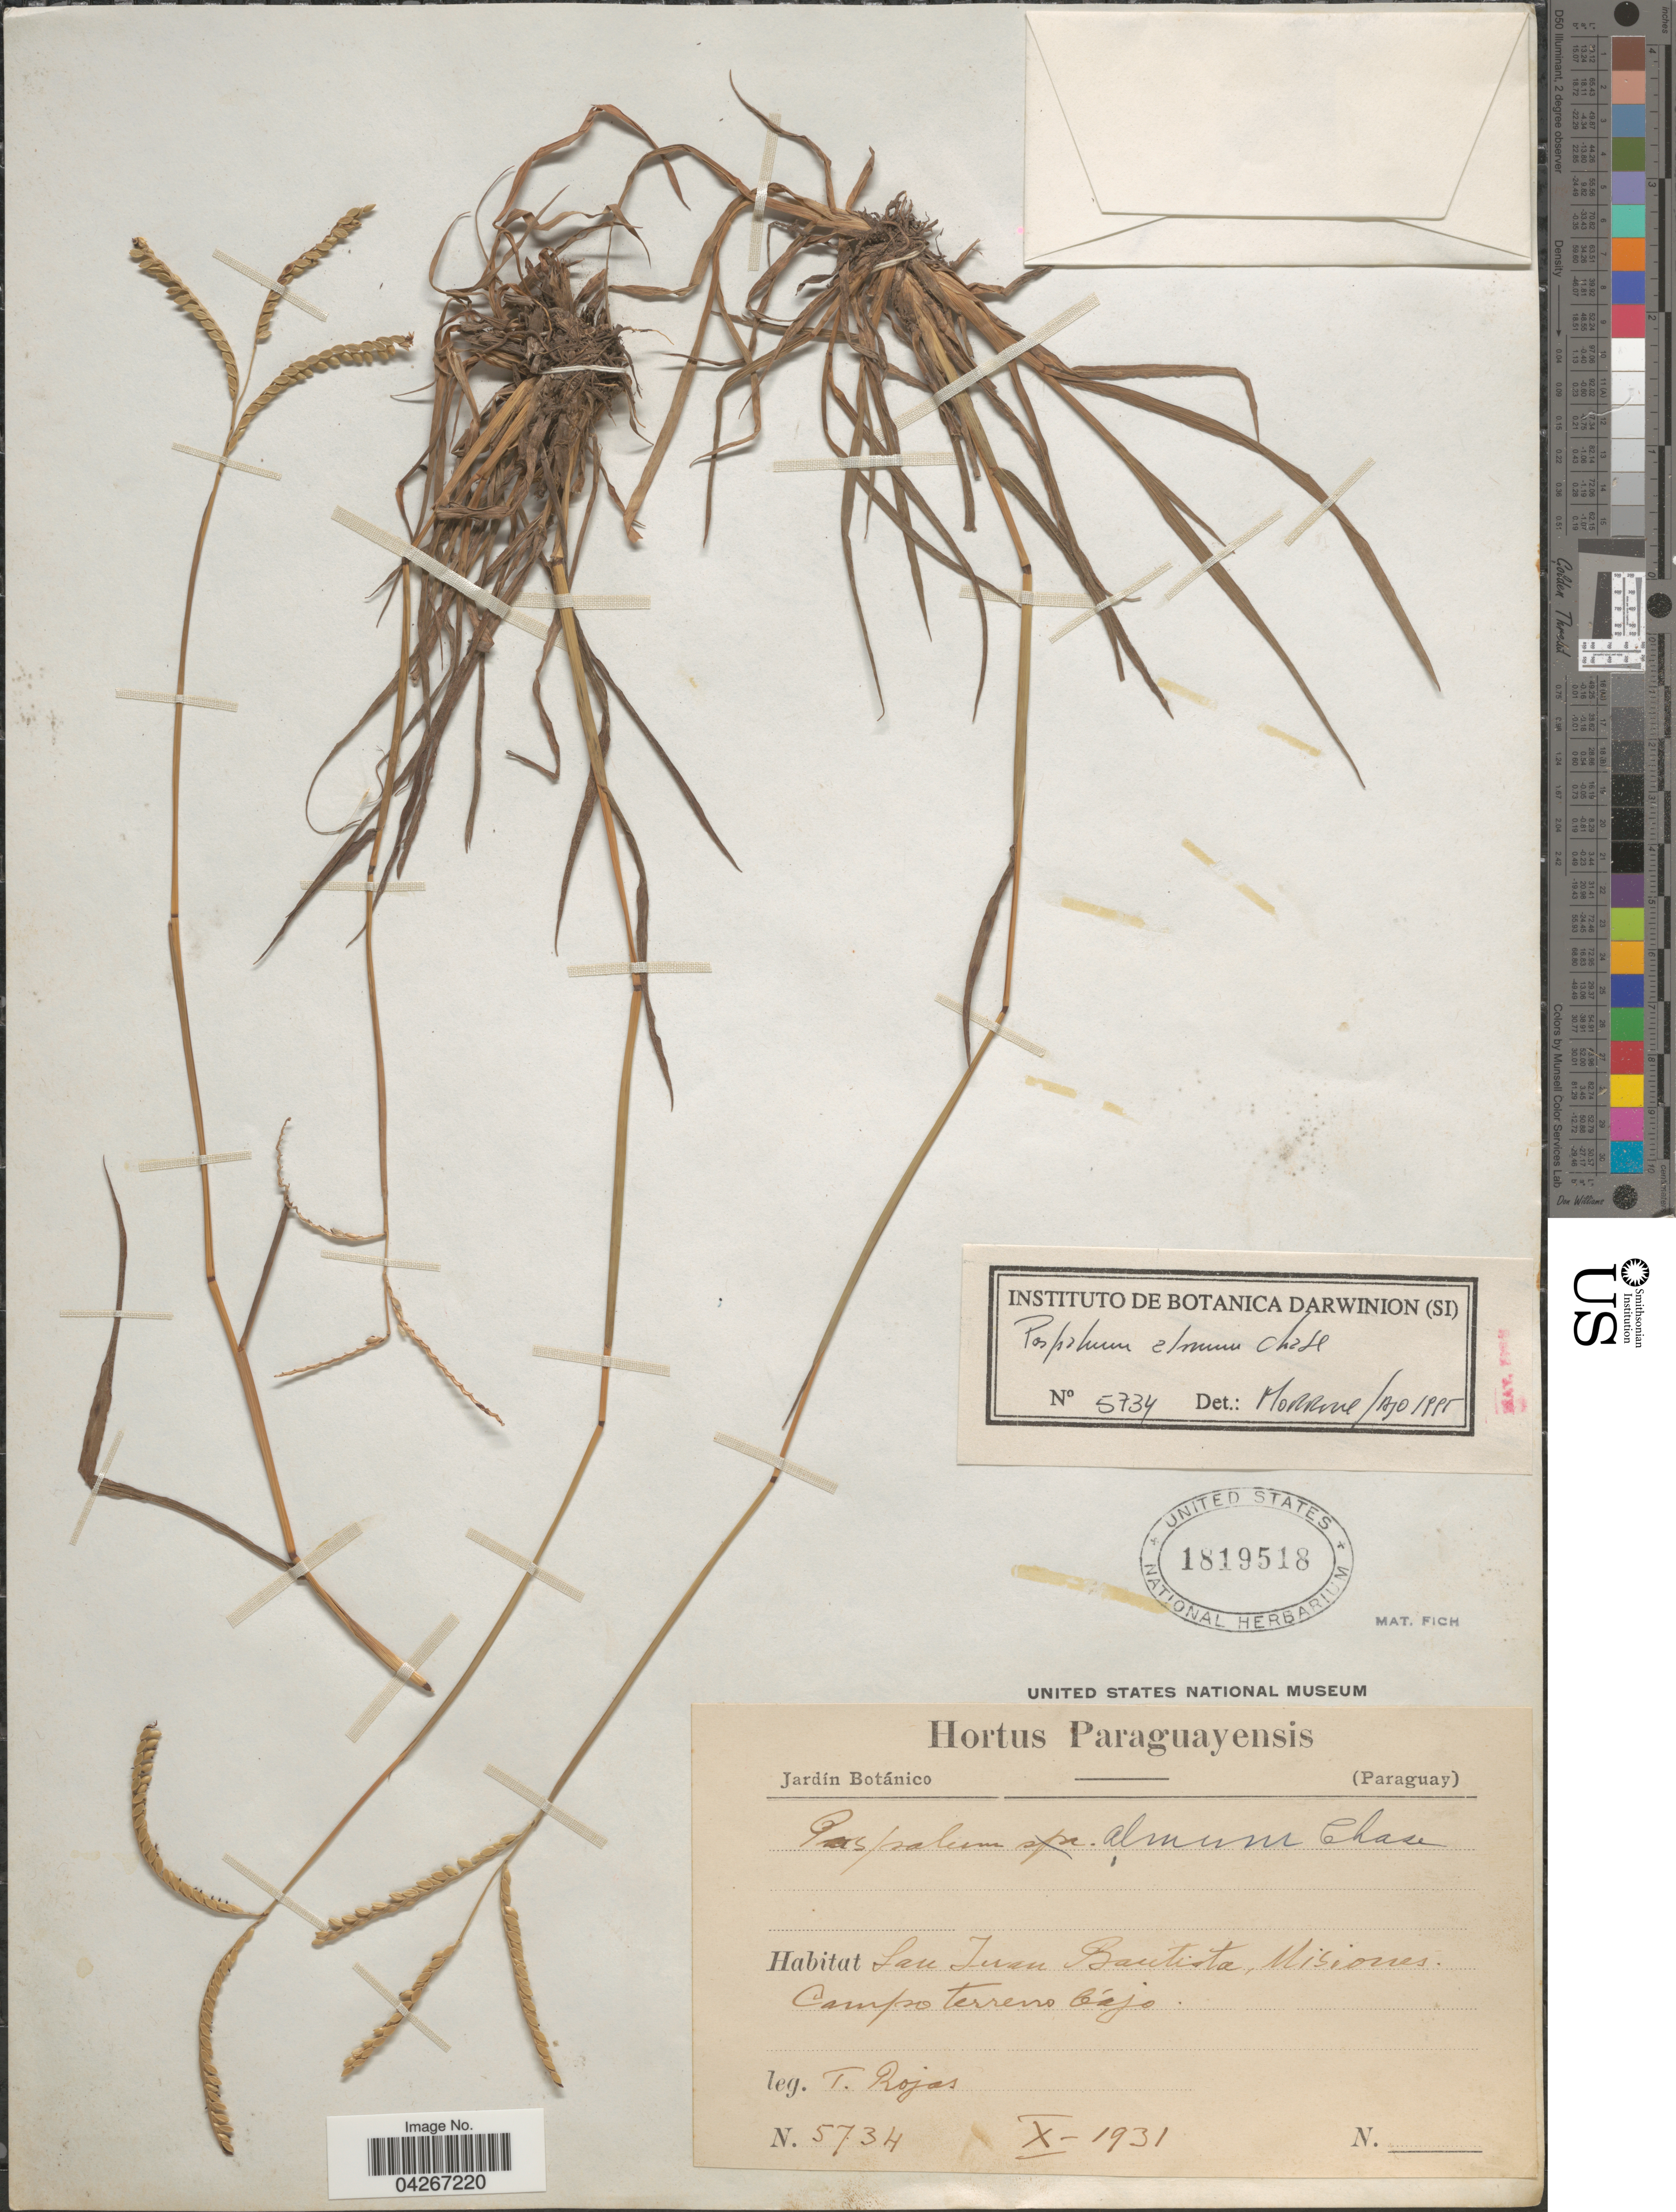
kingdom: Plantae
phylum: Tracheophyta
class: Liliopsida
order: Poales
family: Poaceae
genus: Paspalum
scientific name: Paspalum almum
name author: Chase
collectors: T. Rojas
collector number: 5734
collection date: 1931-10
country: Paraguay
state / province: Misiones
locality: San Juan Bautista. Campo Terreno bájo.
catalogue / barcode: US 1819518